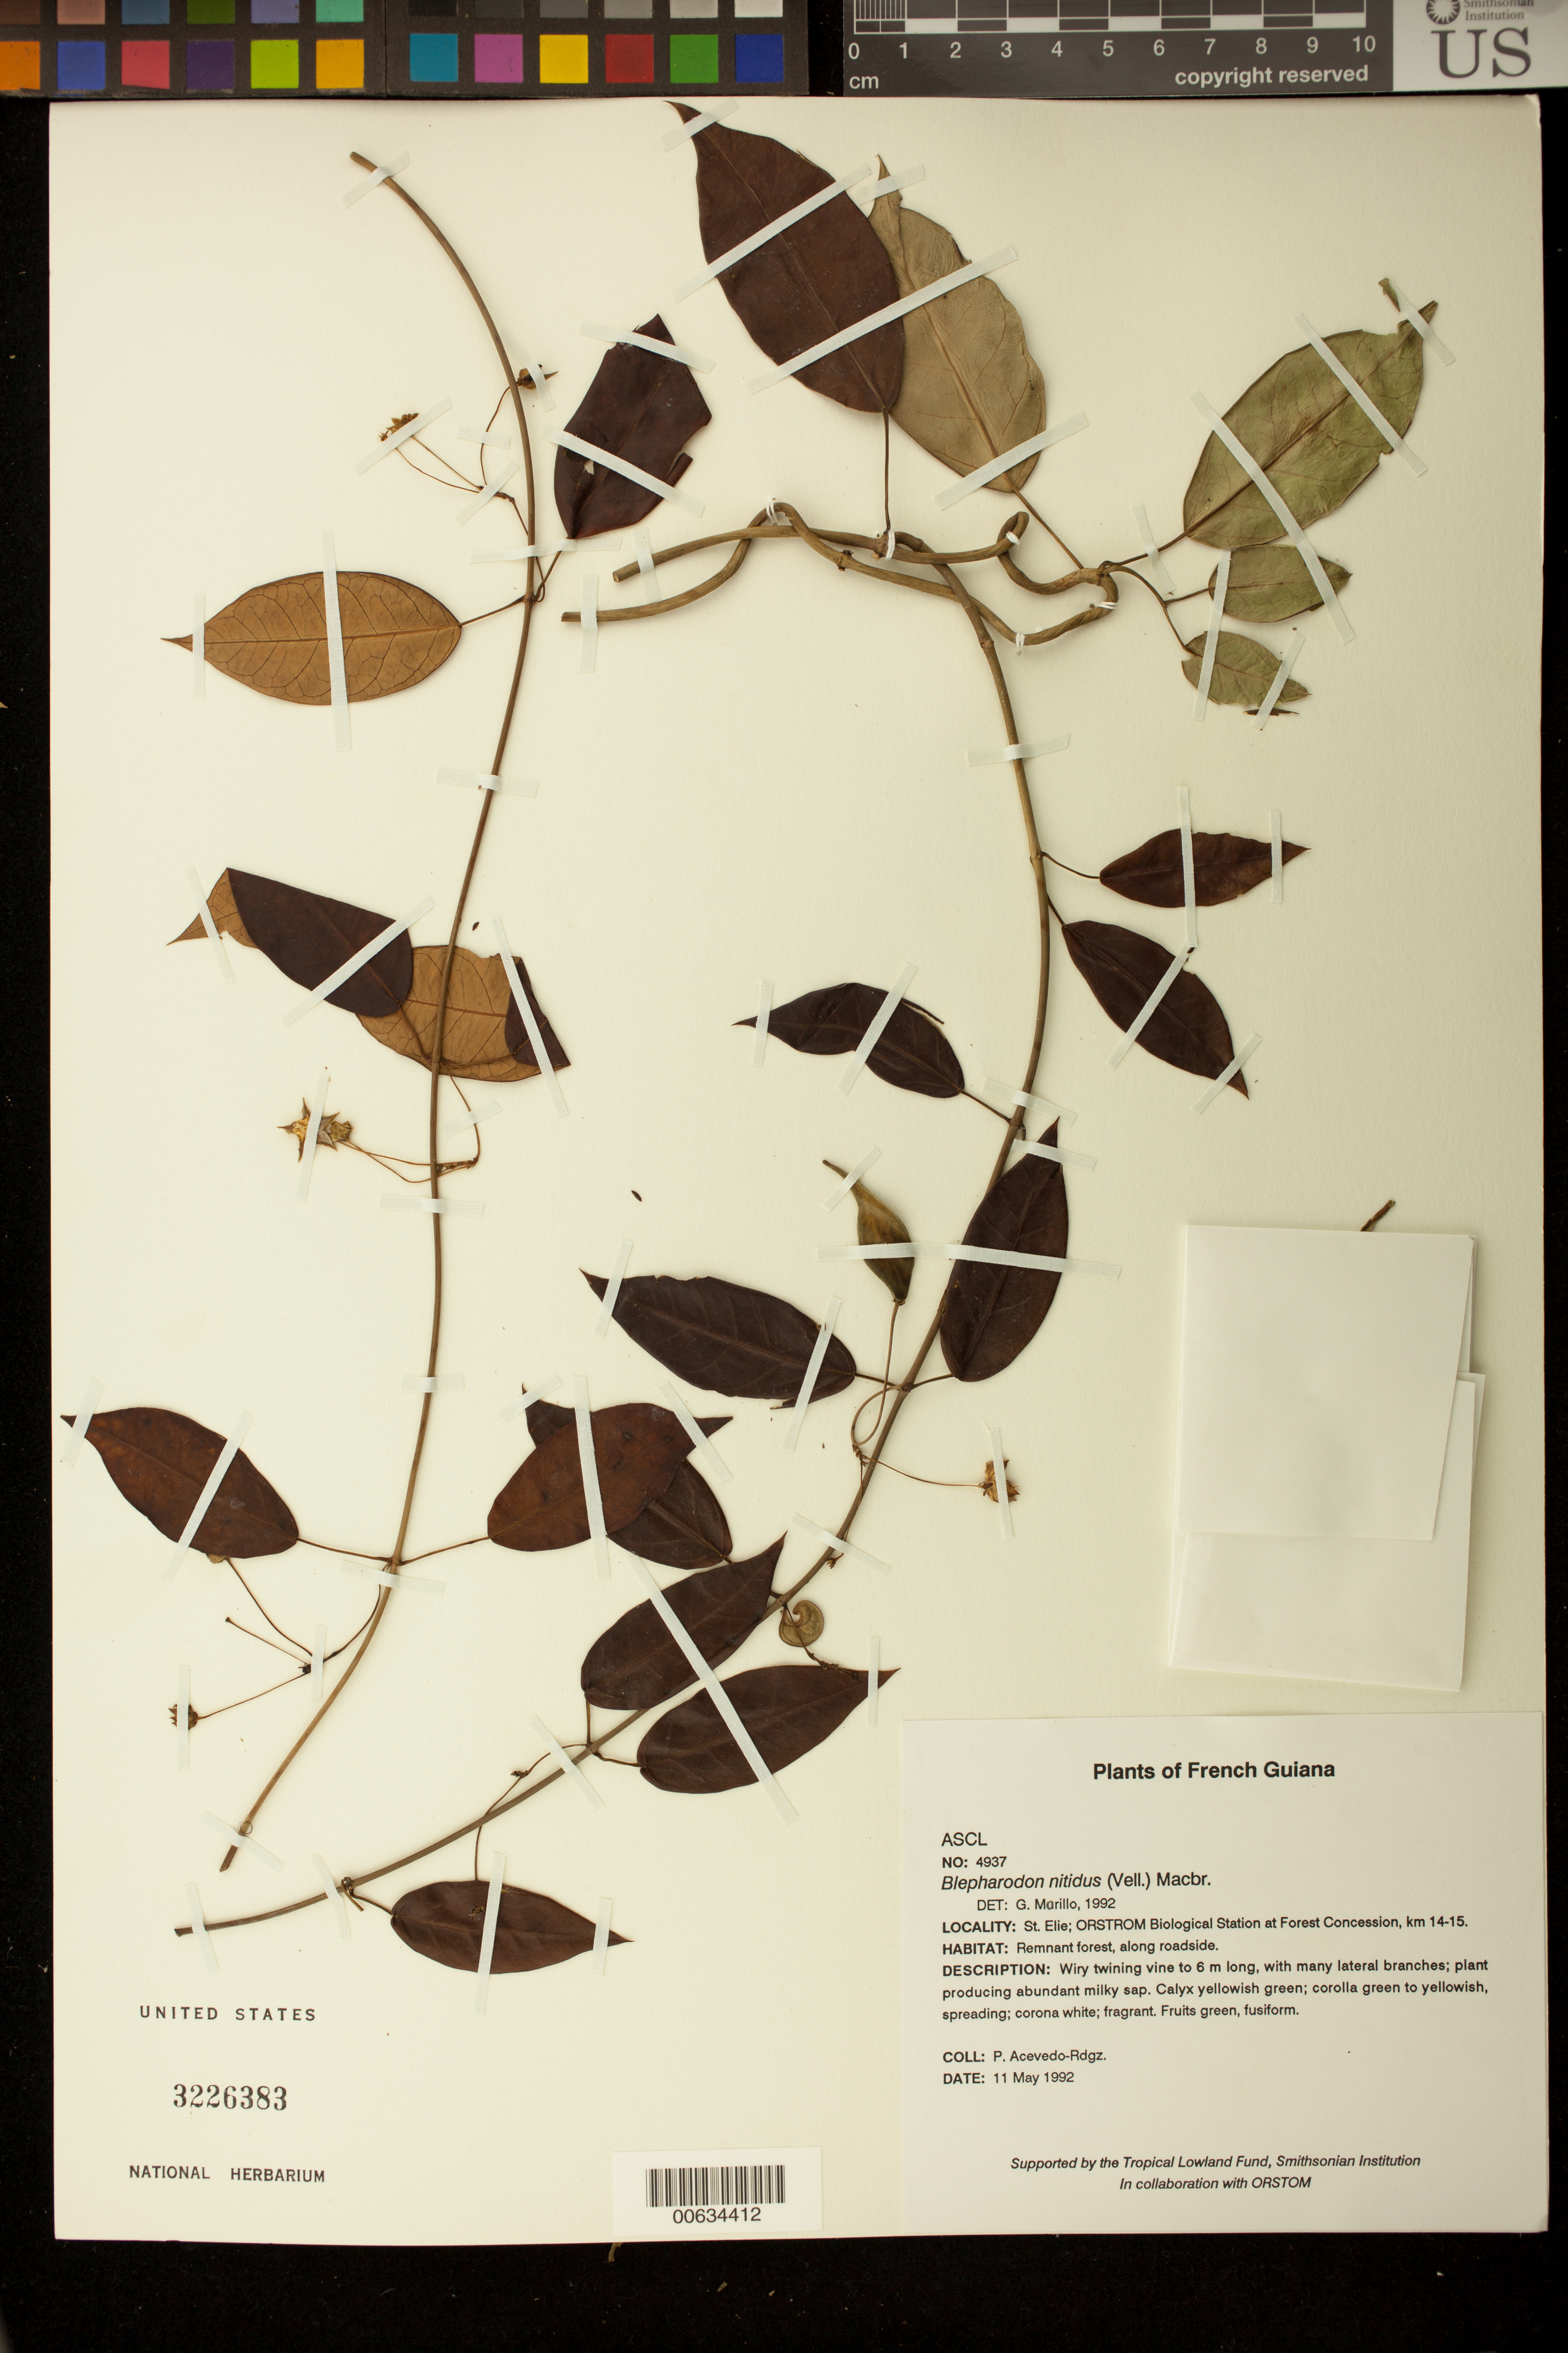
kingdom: Plantae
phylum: Tracheophyta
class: Magnoliopsida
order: Gentianales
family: Apocynaceae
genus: Blepharodon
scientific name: Blepharodon nitidus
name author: (Vell.) J.F. Macbr.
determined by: Murillo, G.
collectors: P. Acevedo-Rodr.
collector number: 4937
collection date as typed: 11 May 1992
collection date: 1992-05-11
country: French Guiana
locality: St. Elie; ORSTROM Biological Station at Forest Concession, km 14-15.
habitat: Remnant forest, along roadside.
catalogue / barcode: US 3226383